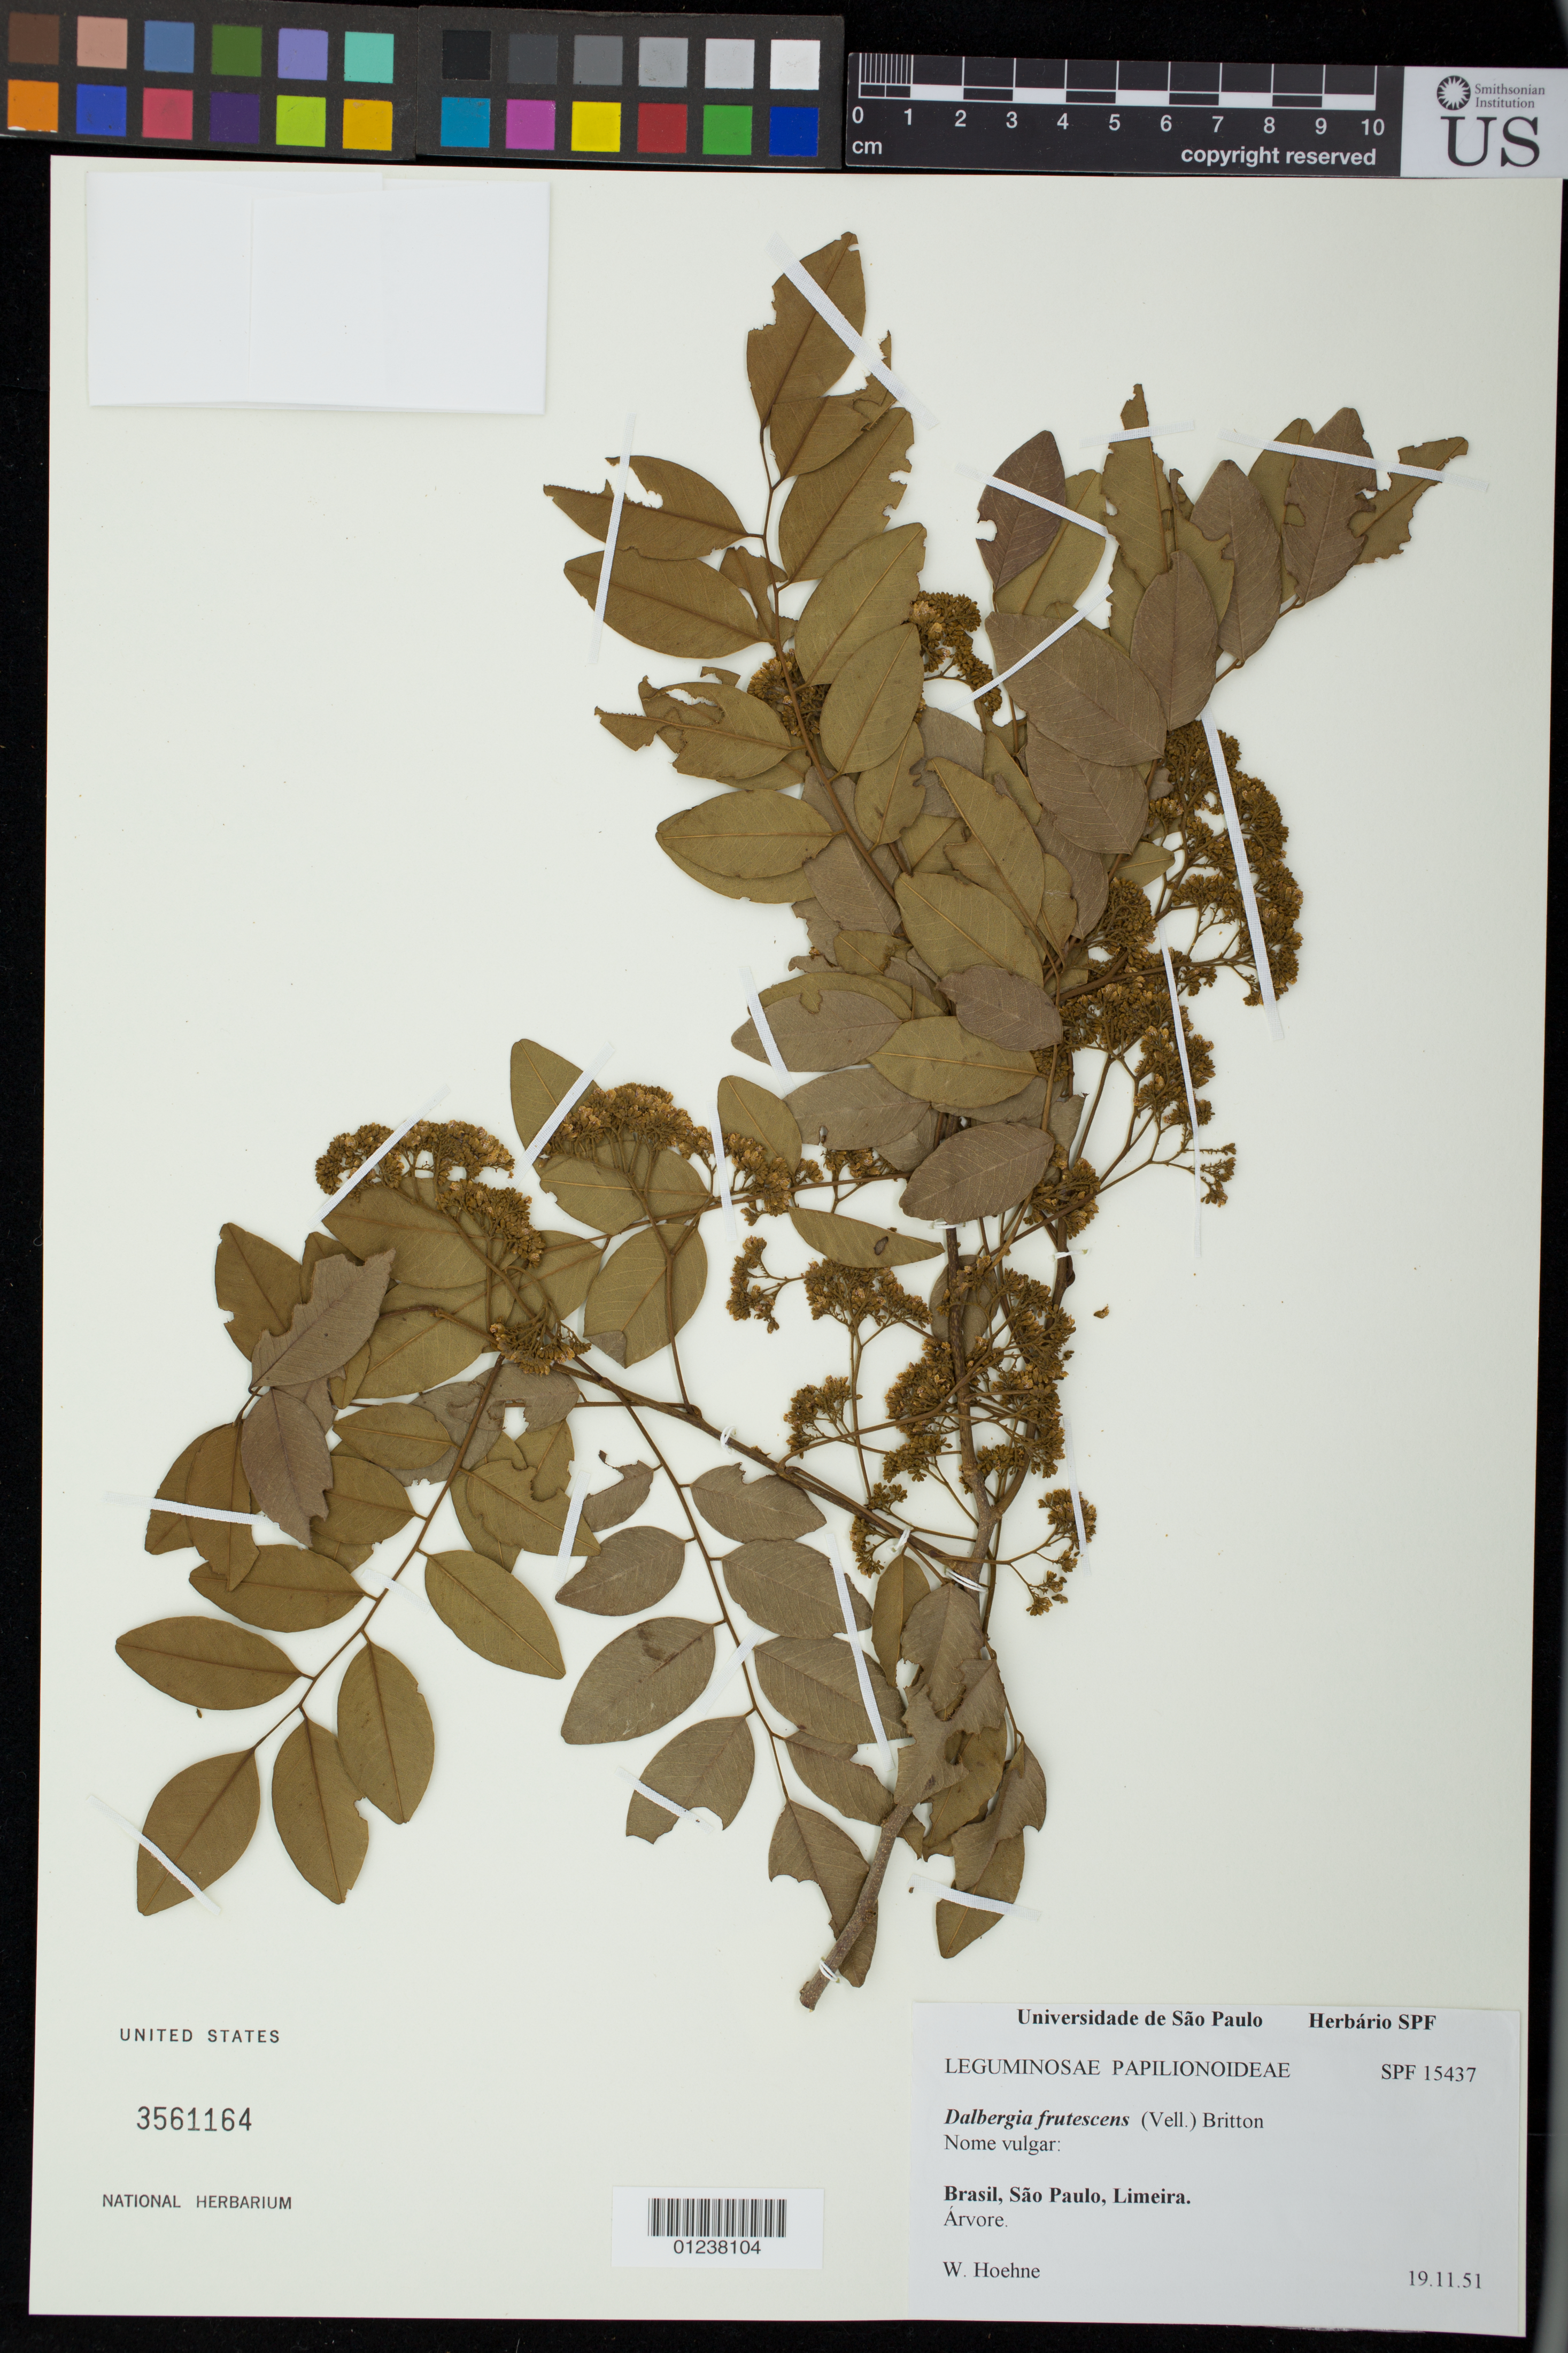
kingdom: Plantae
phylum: Tracheophyta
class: Magnoliopsida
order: Fabales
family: Fabaceae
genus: Dalbergia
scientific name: Dalbergia frutescens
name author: (Vell.) Britton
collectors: W. Hoehne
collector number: SPF 15437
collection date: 1951-11-19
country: Brazil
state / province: Sao Paulo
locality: Limeira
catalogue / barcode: US 3561164